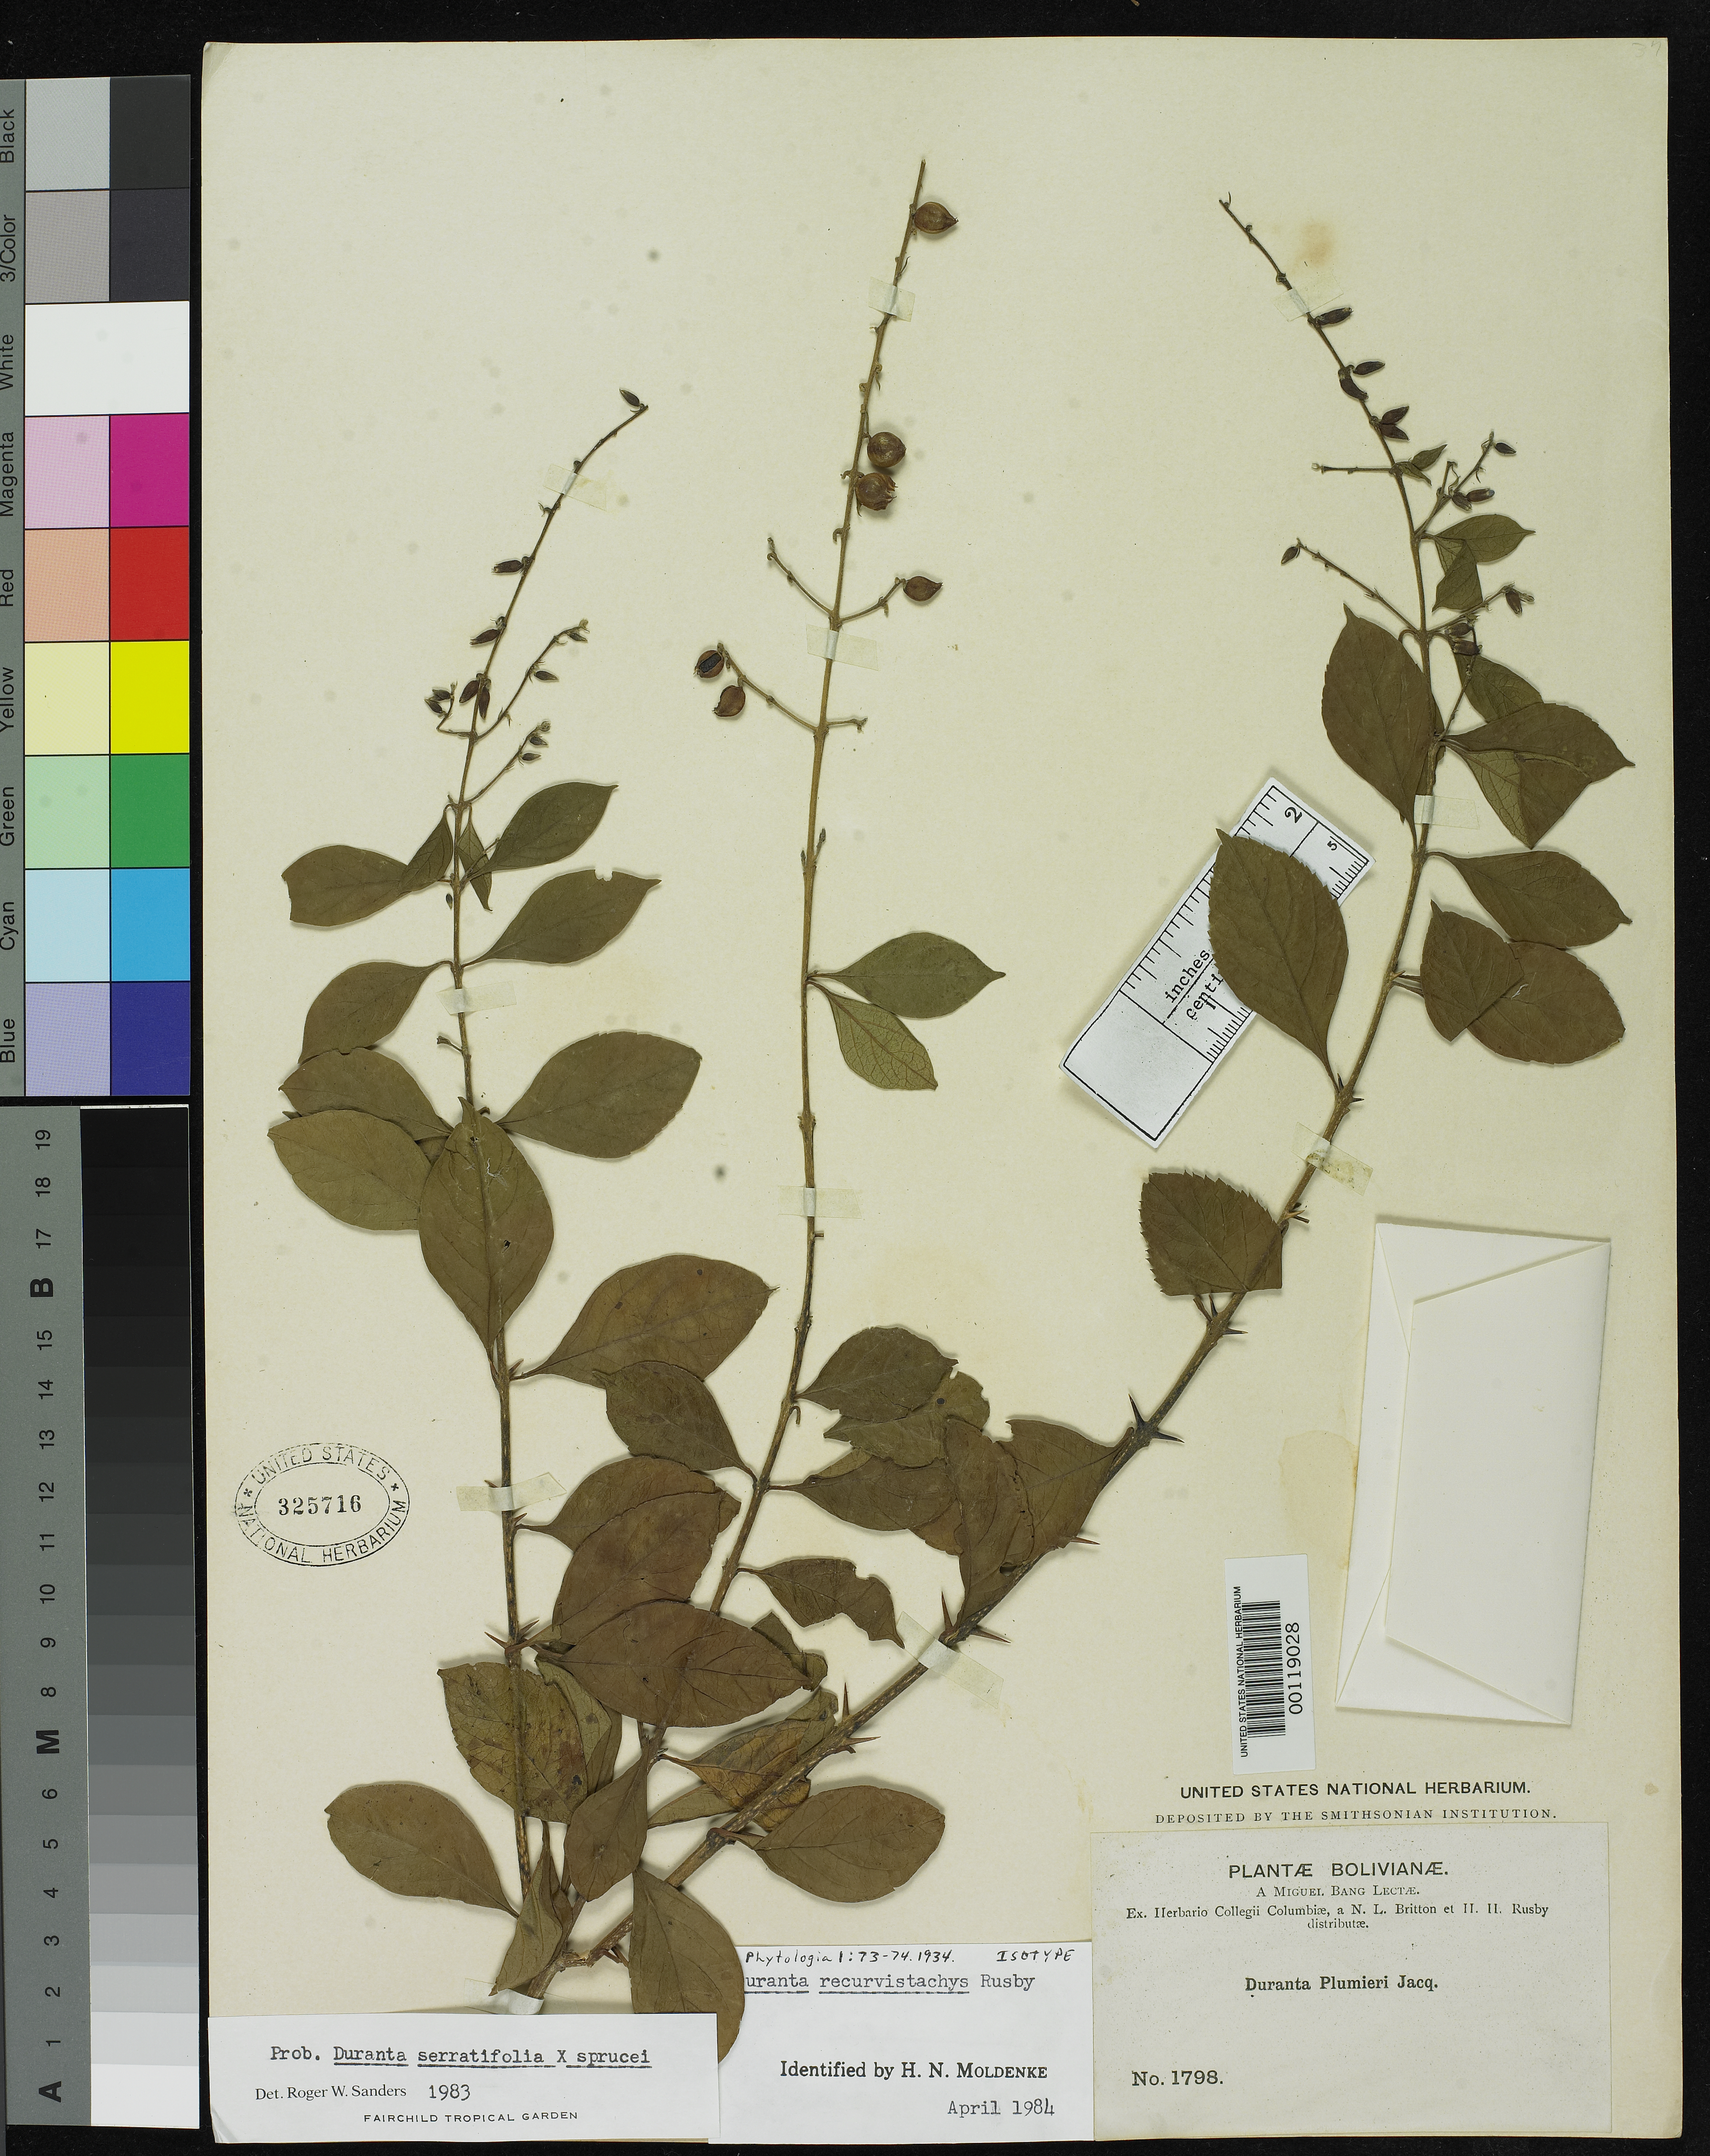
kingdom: Plantae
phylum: Tracheophyta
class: Magnoliopsida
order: Lamiales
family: Verbenaceae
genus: Duranta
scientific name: Duranta recurvistachys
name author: Rusby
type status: Isotype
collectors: M. Bang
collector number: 1798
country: Bolivia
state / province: Cochabamba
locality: Near Cochabamba.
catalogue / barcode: US 325716